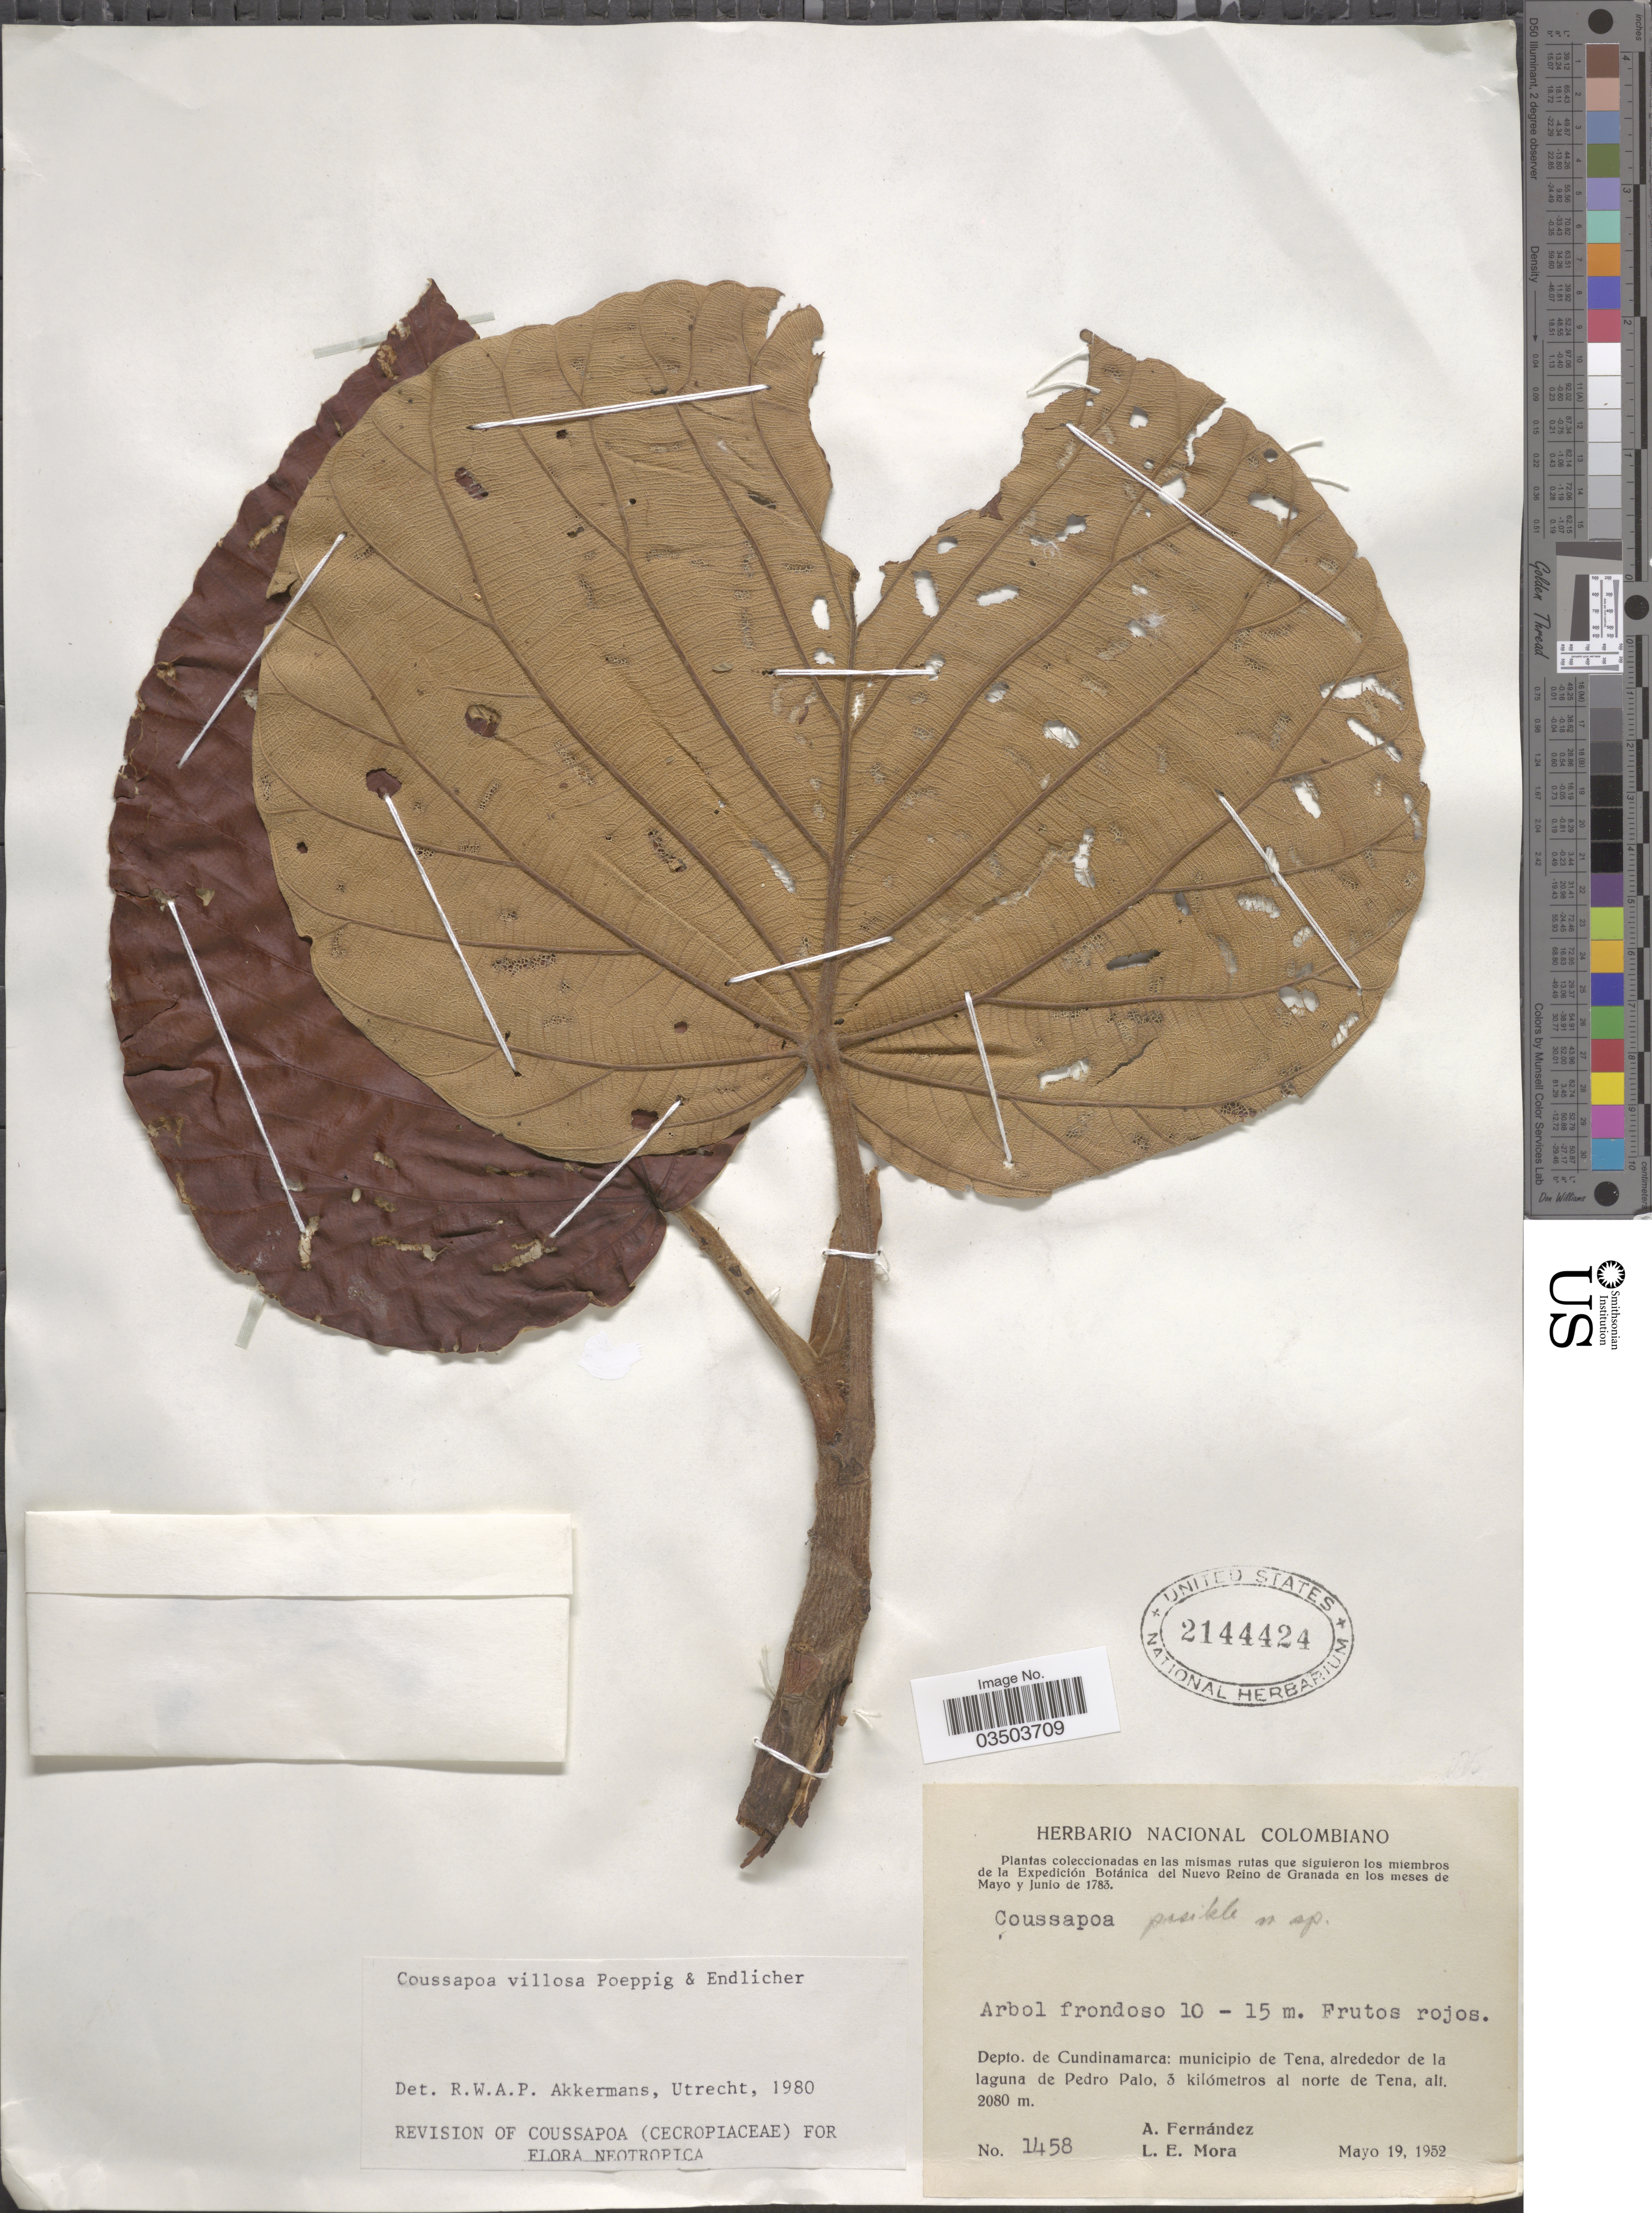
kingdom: Plantae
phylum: Tracheophyta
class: Magnoliopsida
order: Rosales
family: Urticaceae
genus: Coussapoa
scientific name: Coussapoa villosa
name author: Poepp. & Endl.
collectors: A. Fernández & L. Mora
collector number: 1458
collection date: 1952-05-19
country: Colombia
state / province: Cundinamarca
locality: Depto. de Cundinamarca: municipio de Tena, alrededor de la laguna de Pedro Palo, 3 kilómetros al norte de Tena.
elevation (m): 2080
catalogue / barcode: US 2144424